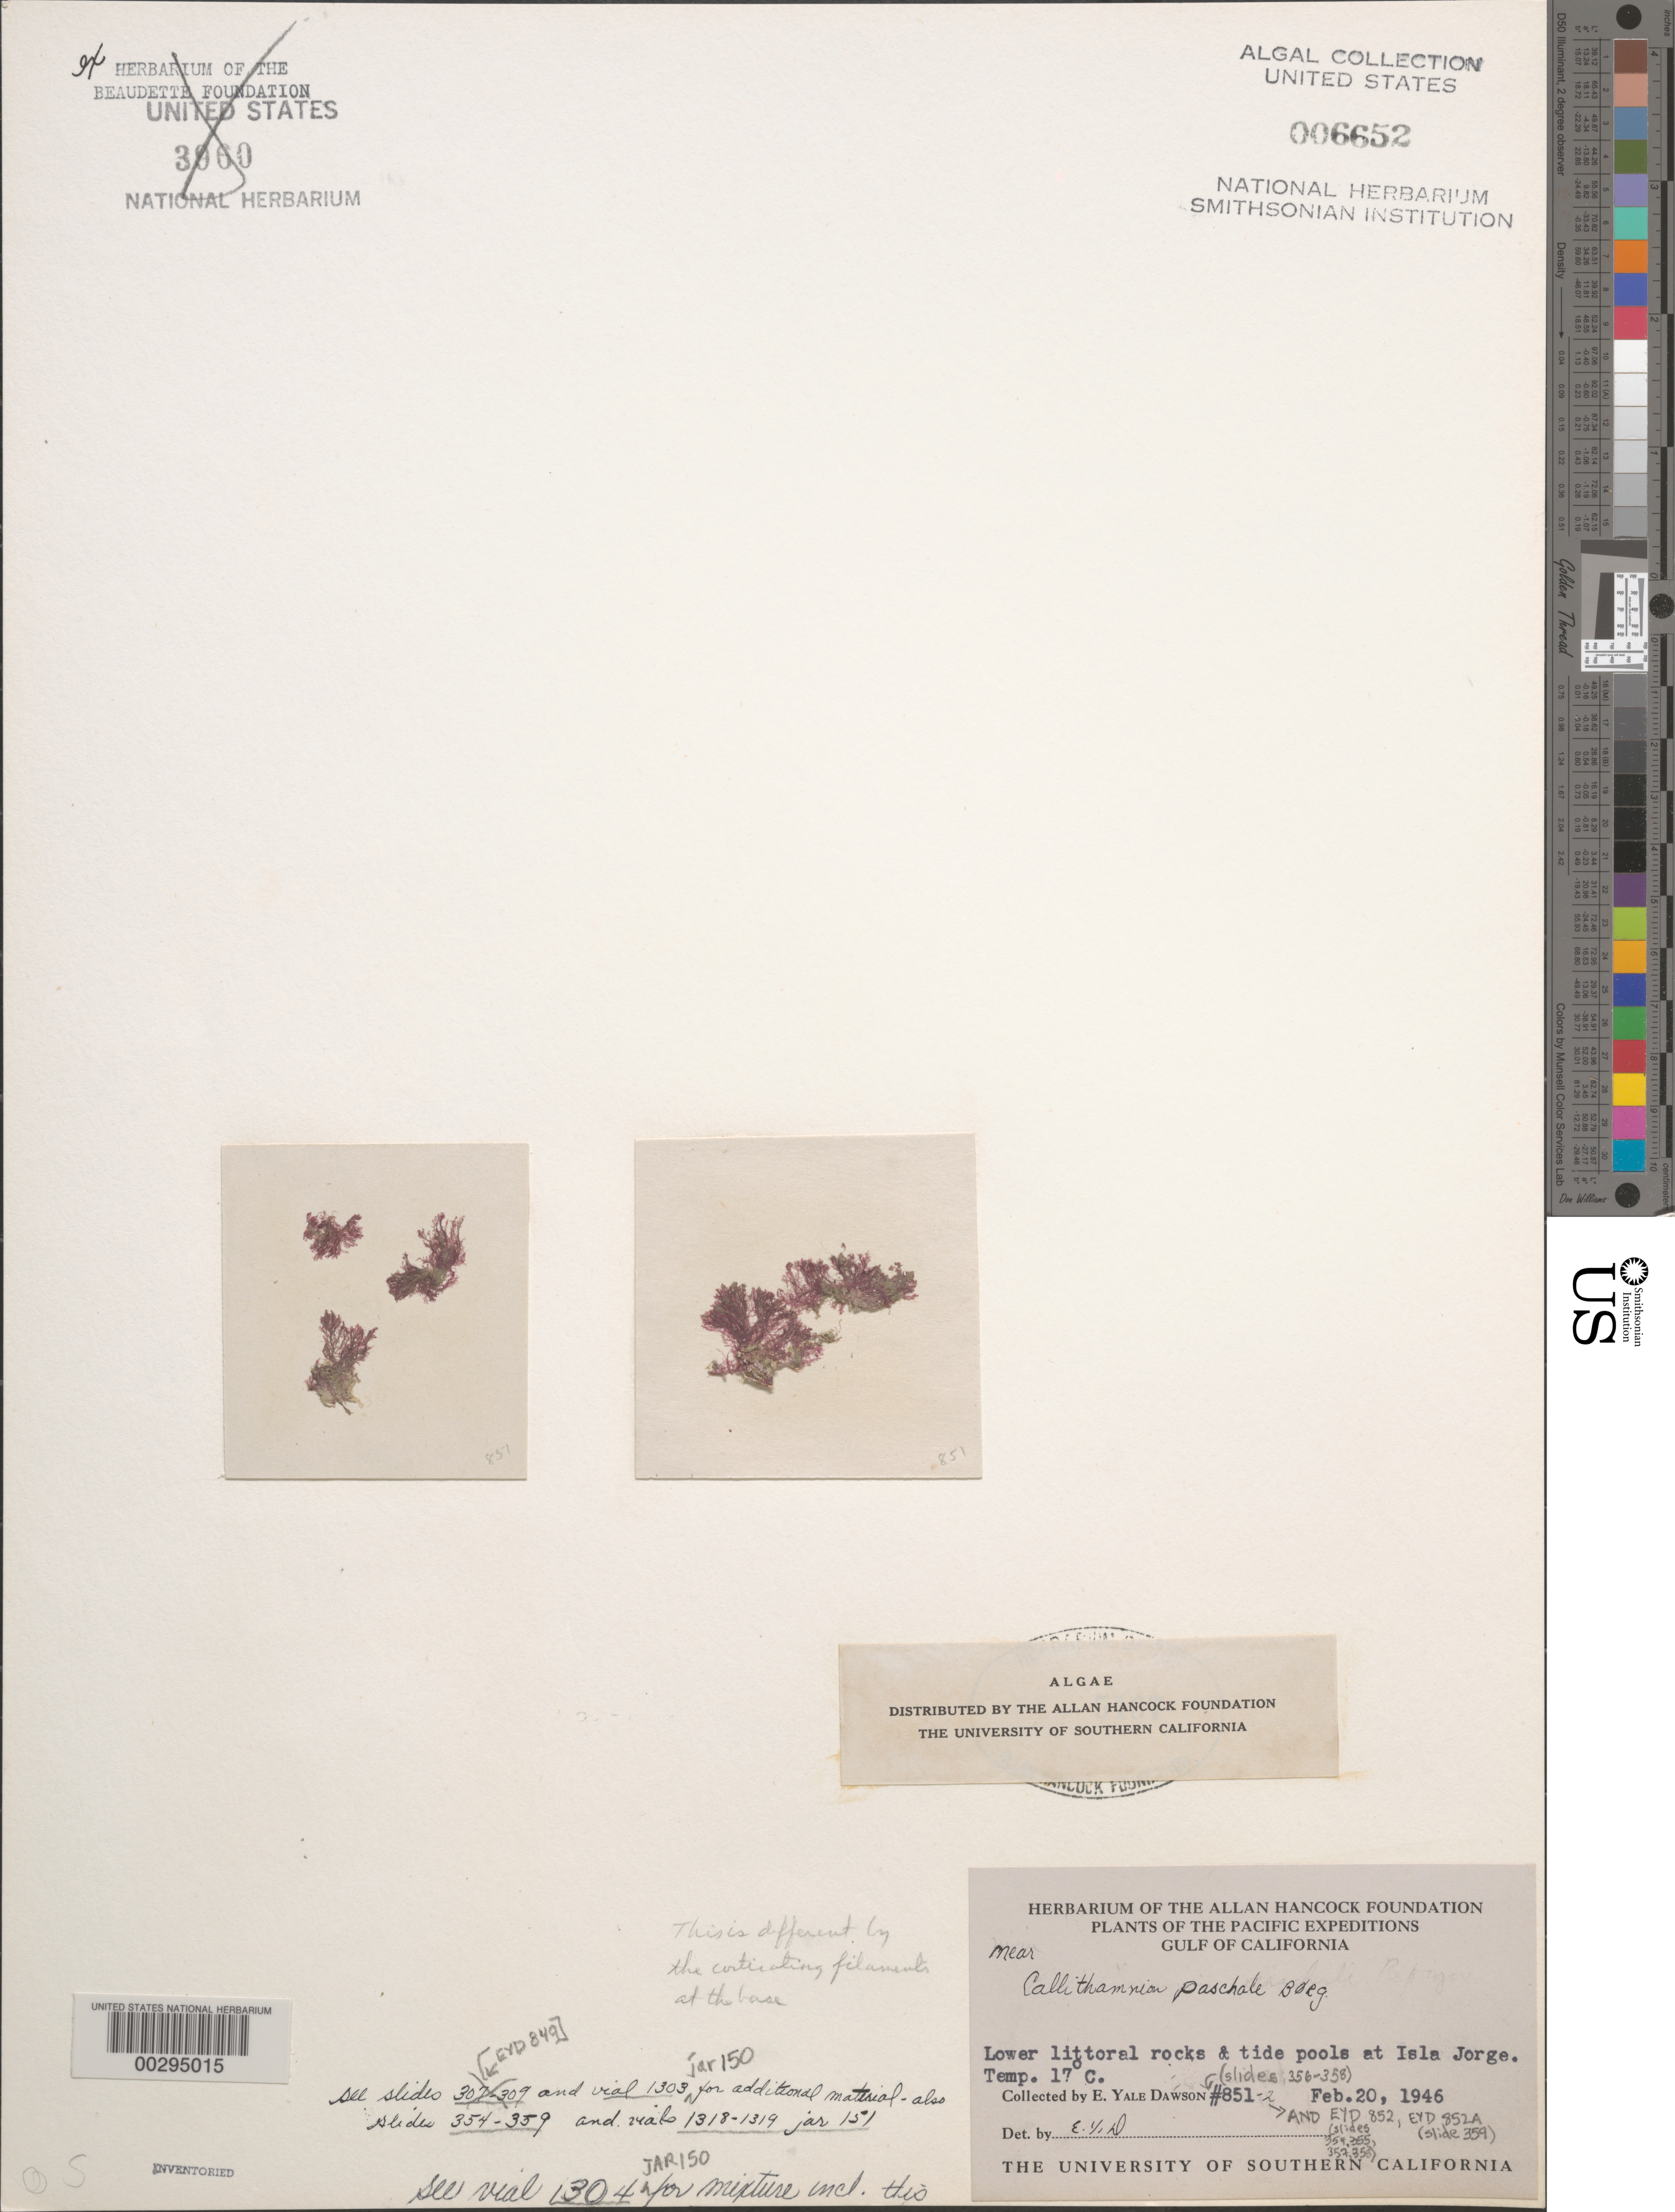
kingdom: Plantae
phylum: Rhodophyta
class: Florideophyceae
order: Ceramiales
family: Callithamniaceae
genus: Callithamnion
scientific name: Callithamnion paschale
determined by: Dawson, E. Y.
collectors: E. Y. Dawson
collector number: EYD 851, EYD 852 & EYD 852A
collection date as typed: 20 Feb 1946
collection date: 1946-02-20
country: Mexico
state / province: Sonora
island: Isla Jorge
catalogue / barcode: US 6652